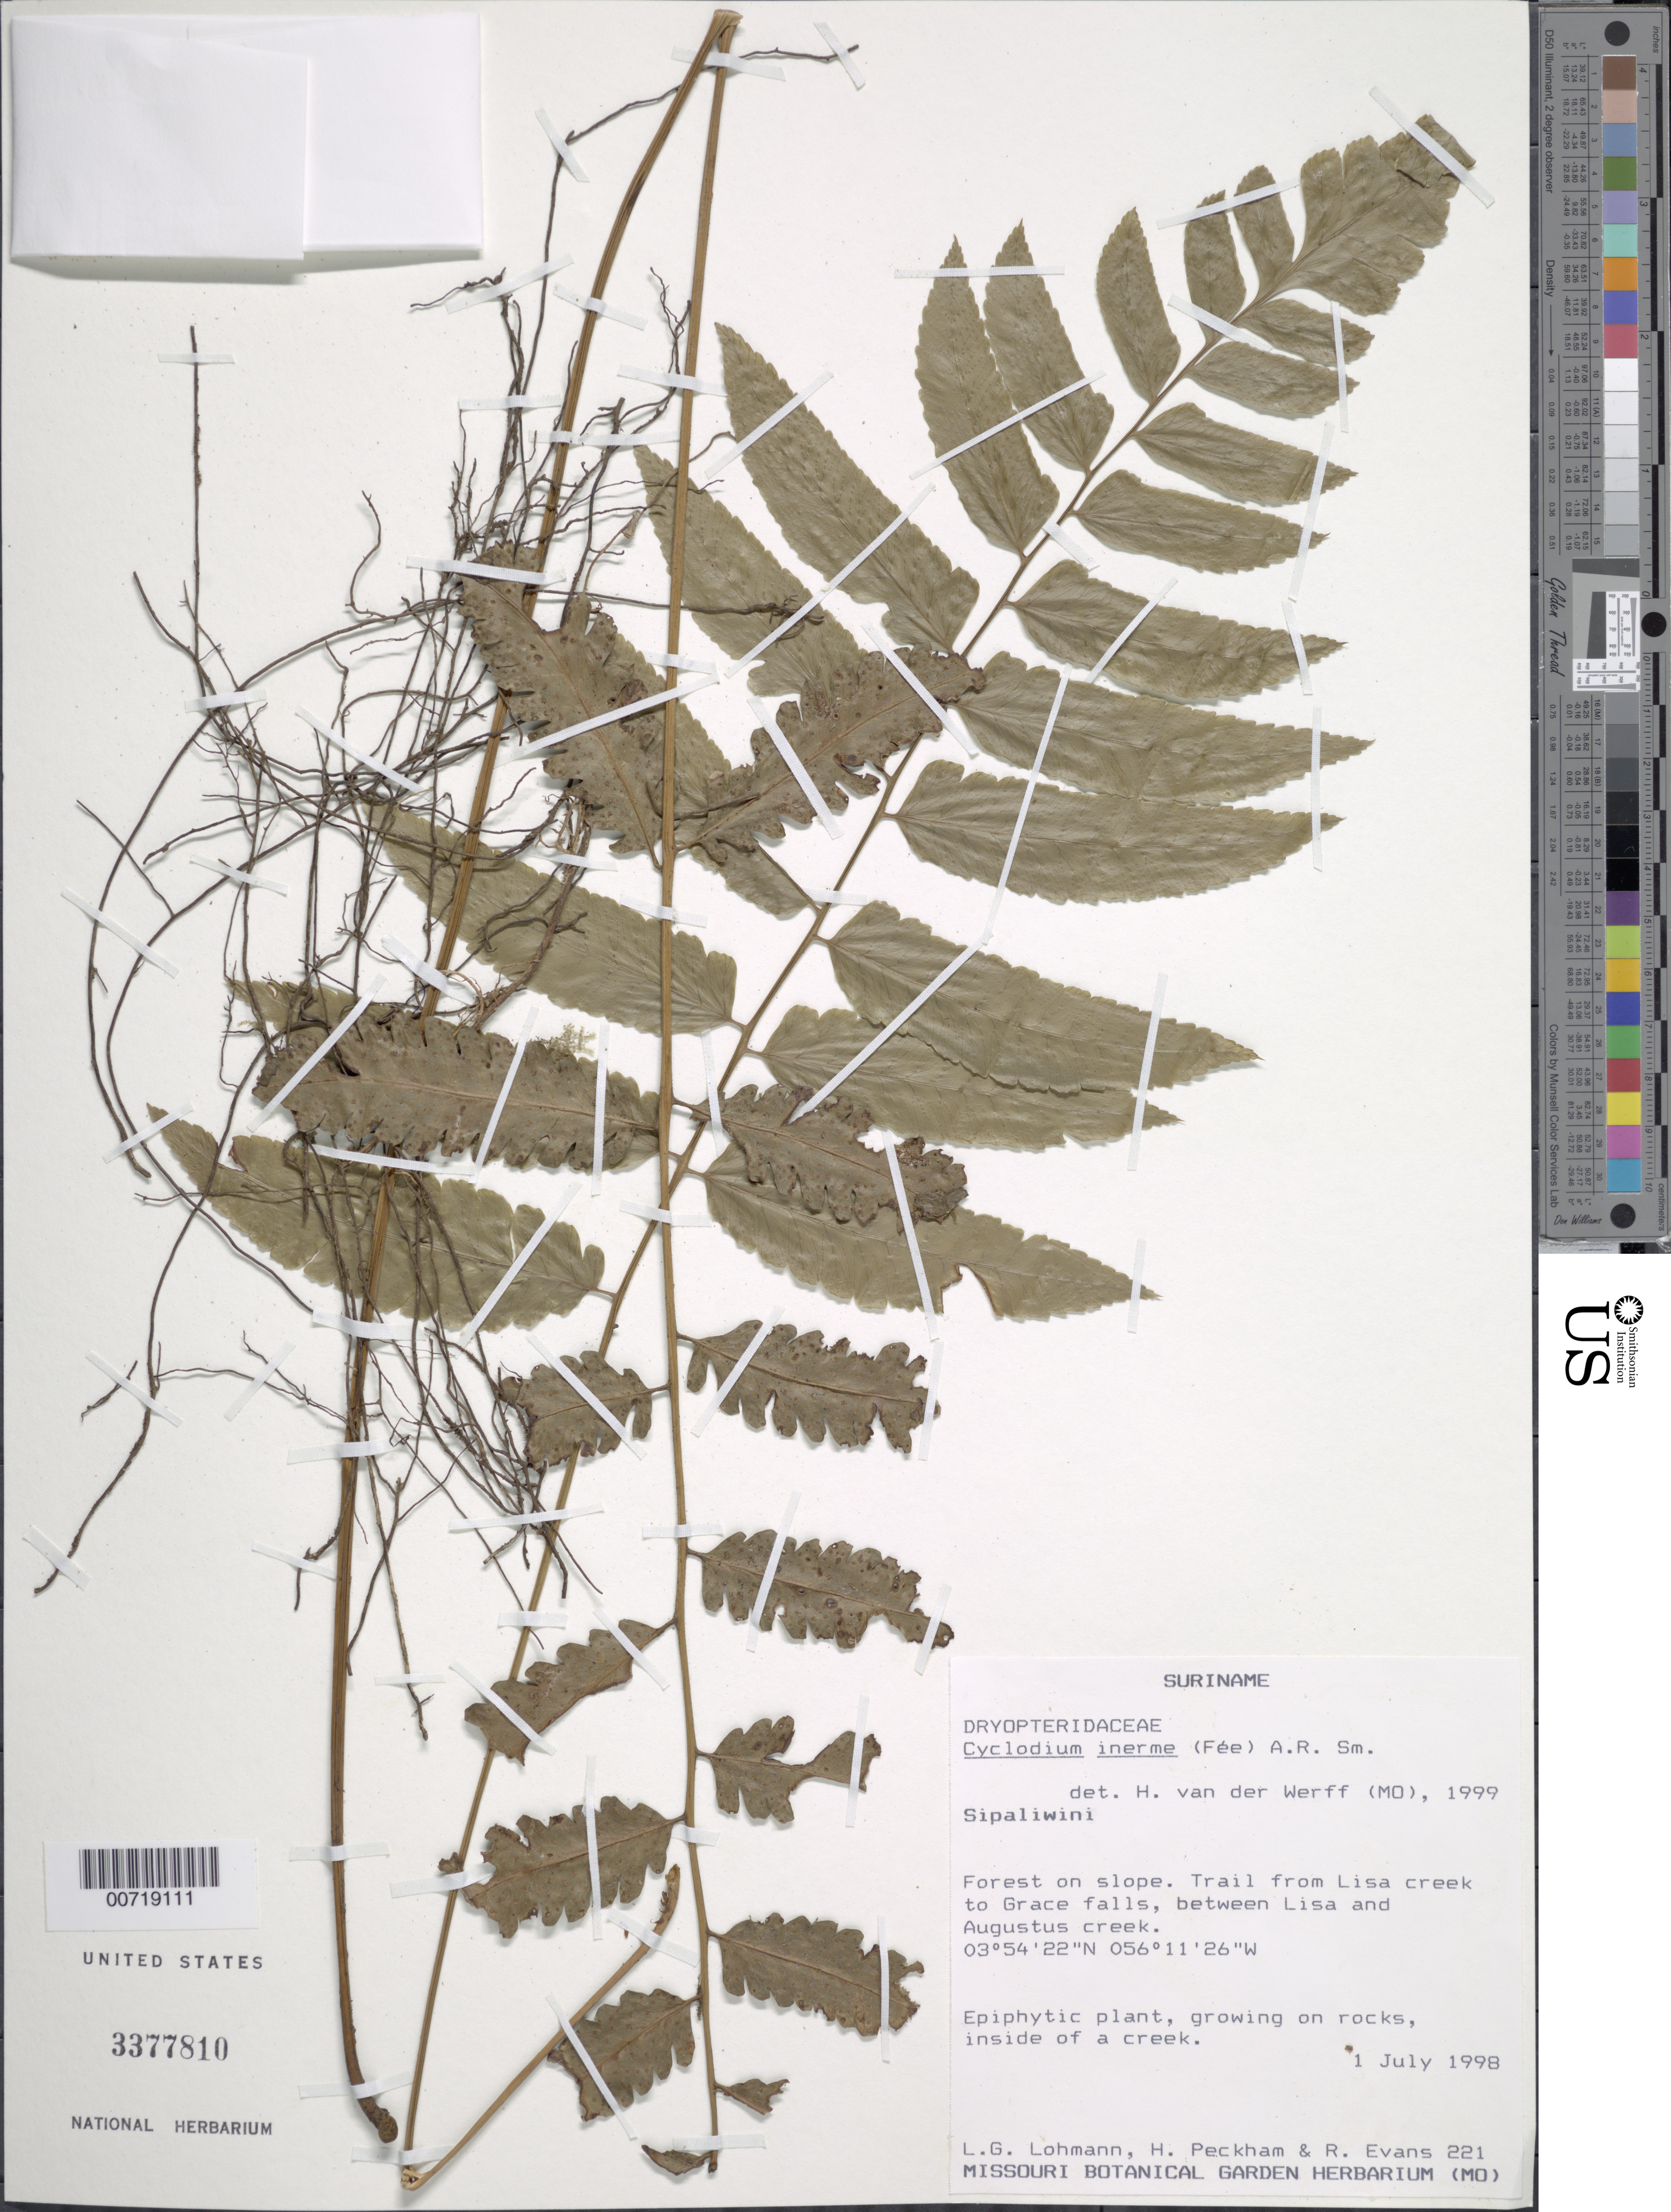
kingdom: Plantae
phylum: Tracheophyta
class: Polypodiopsida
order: Polypodiales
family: Dryopteridaceae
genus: Cyclodium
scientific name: Cyclodium inerme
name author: (Fée) A.R. Sm.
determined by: van der Werff, H., (MO), Missouri Botanical Garden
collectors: L. G. Lohmann, H. Peckham & R. Evans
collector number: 221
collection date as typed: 1-Jul-98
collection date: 1998-07-01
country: Suriname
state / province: Sipaliwini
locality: Lisa Creek-Grace Falls trail; between Augustus creek and rim of Arrowhead basin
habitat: Forest on slope; growing on rocks, inside of creek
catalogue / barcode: US 3377810